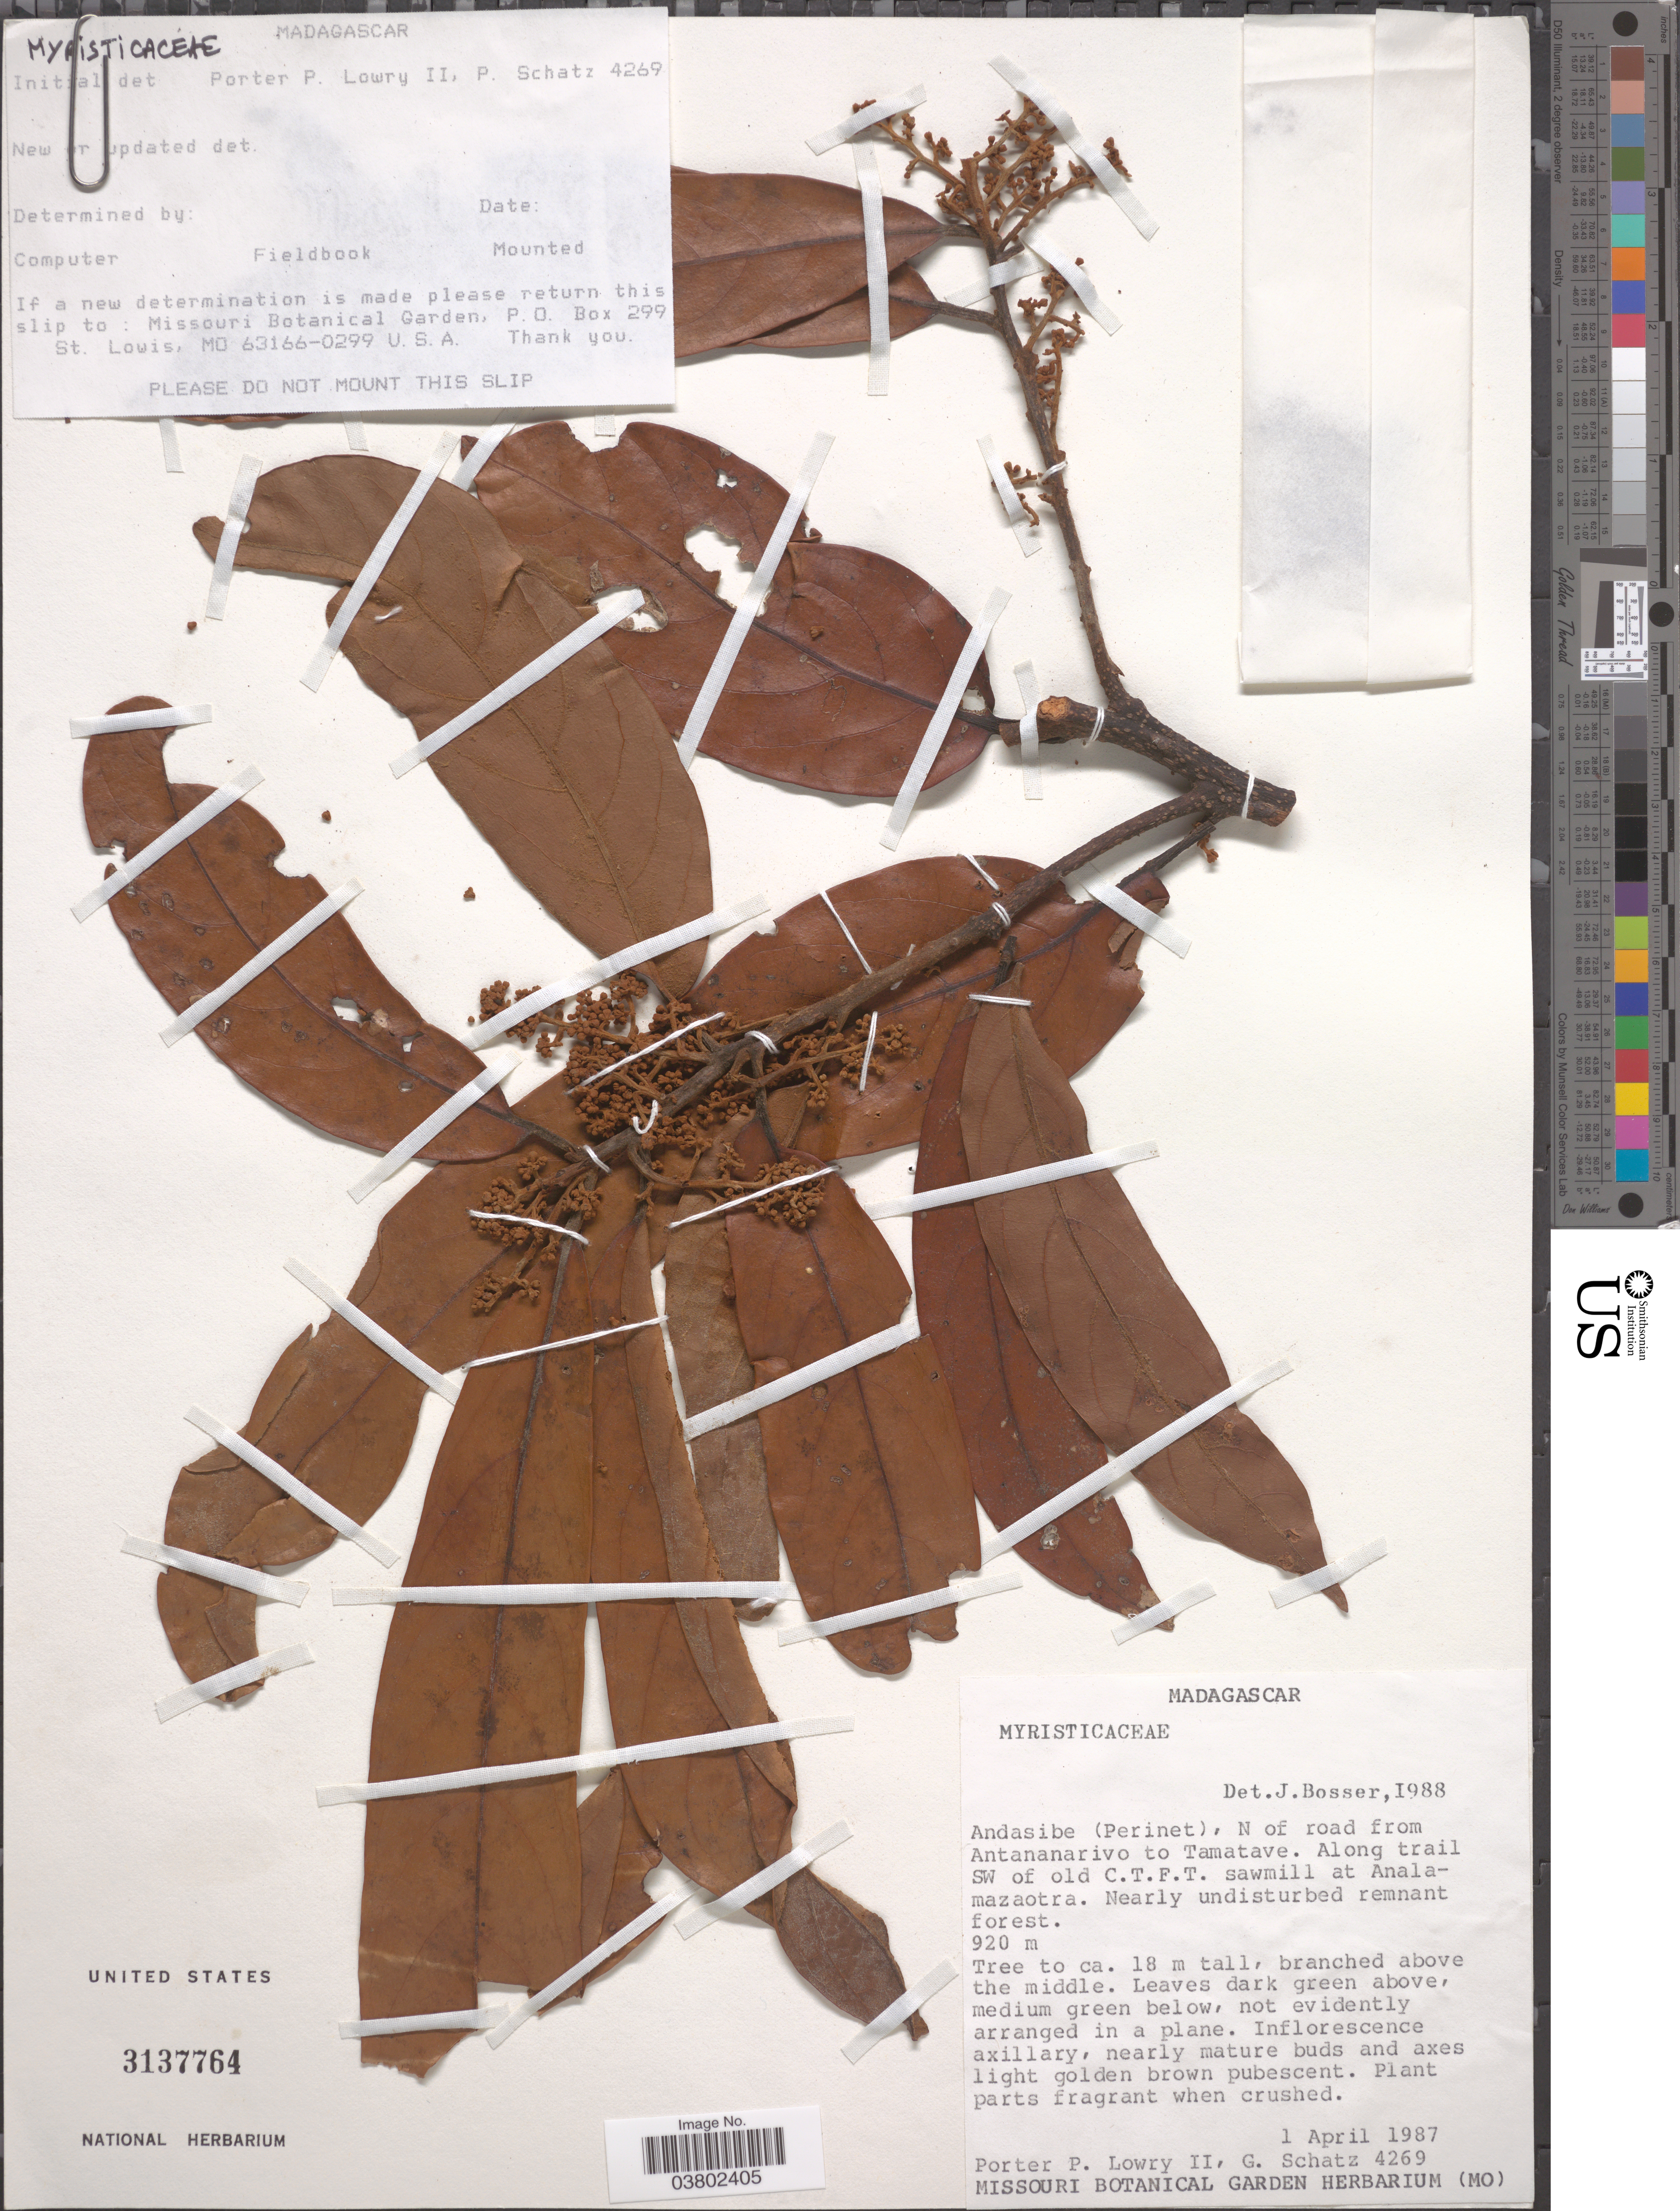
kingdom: Plantae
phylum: Tracheophyta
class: Magnoliopsida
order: Magnoliales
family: Myristicaceae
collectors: P. P. Lowry & G. C. Schatz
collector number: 4269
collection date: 1987-04-01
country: Madagascar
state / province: Alaotra Mangoro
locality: Andasibe (Perinet), N of road from Antananarivo to Tamatave. Along trail SW of old C.T.F.T. sawmill at Analamazaotra.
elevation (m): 920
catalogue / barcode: US 3137764